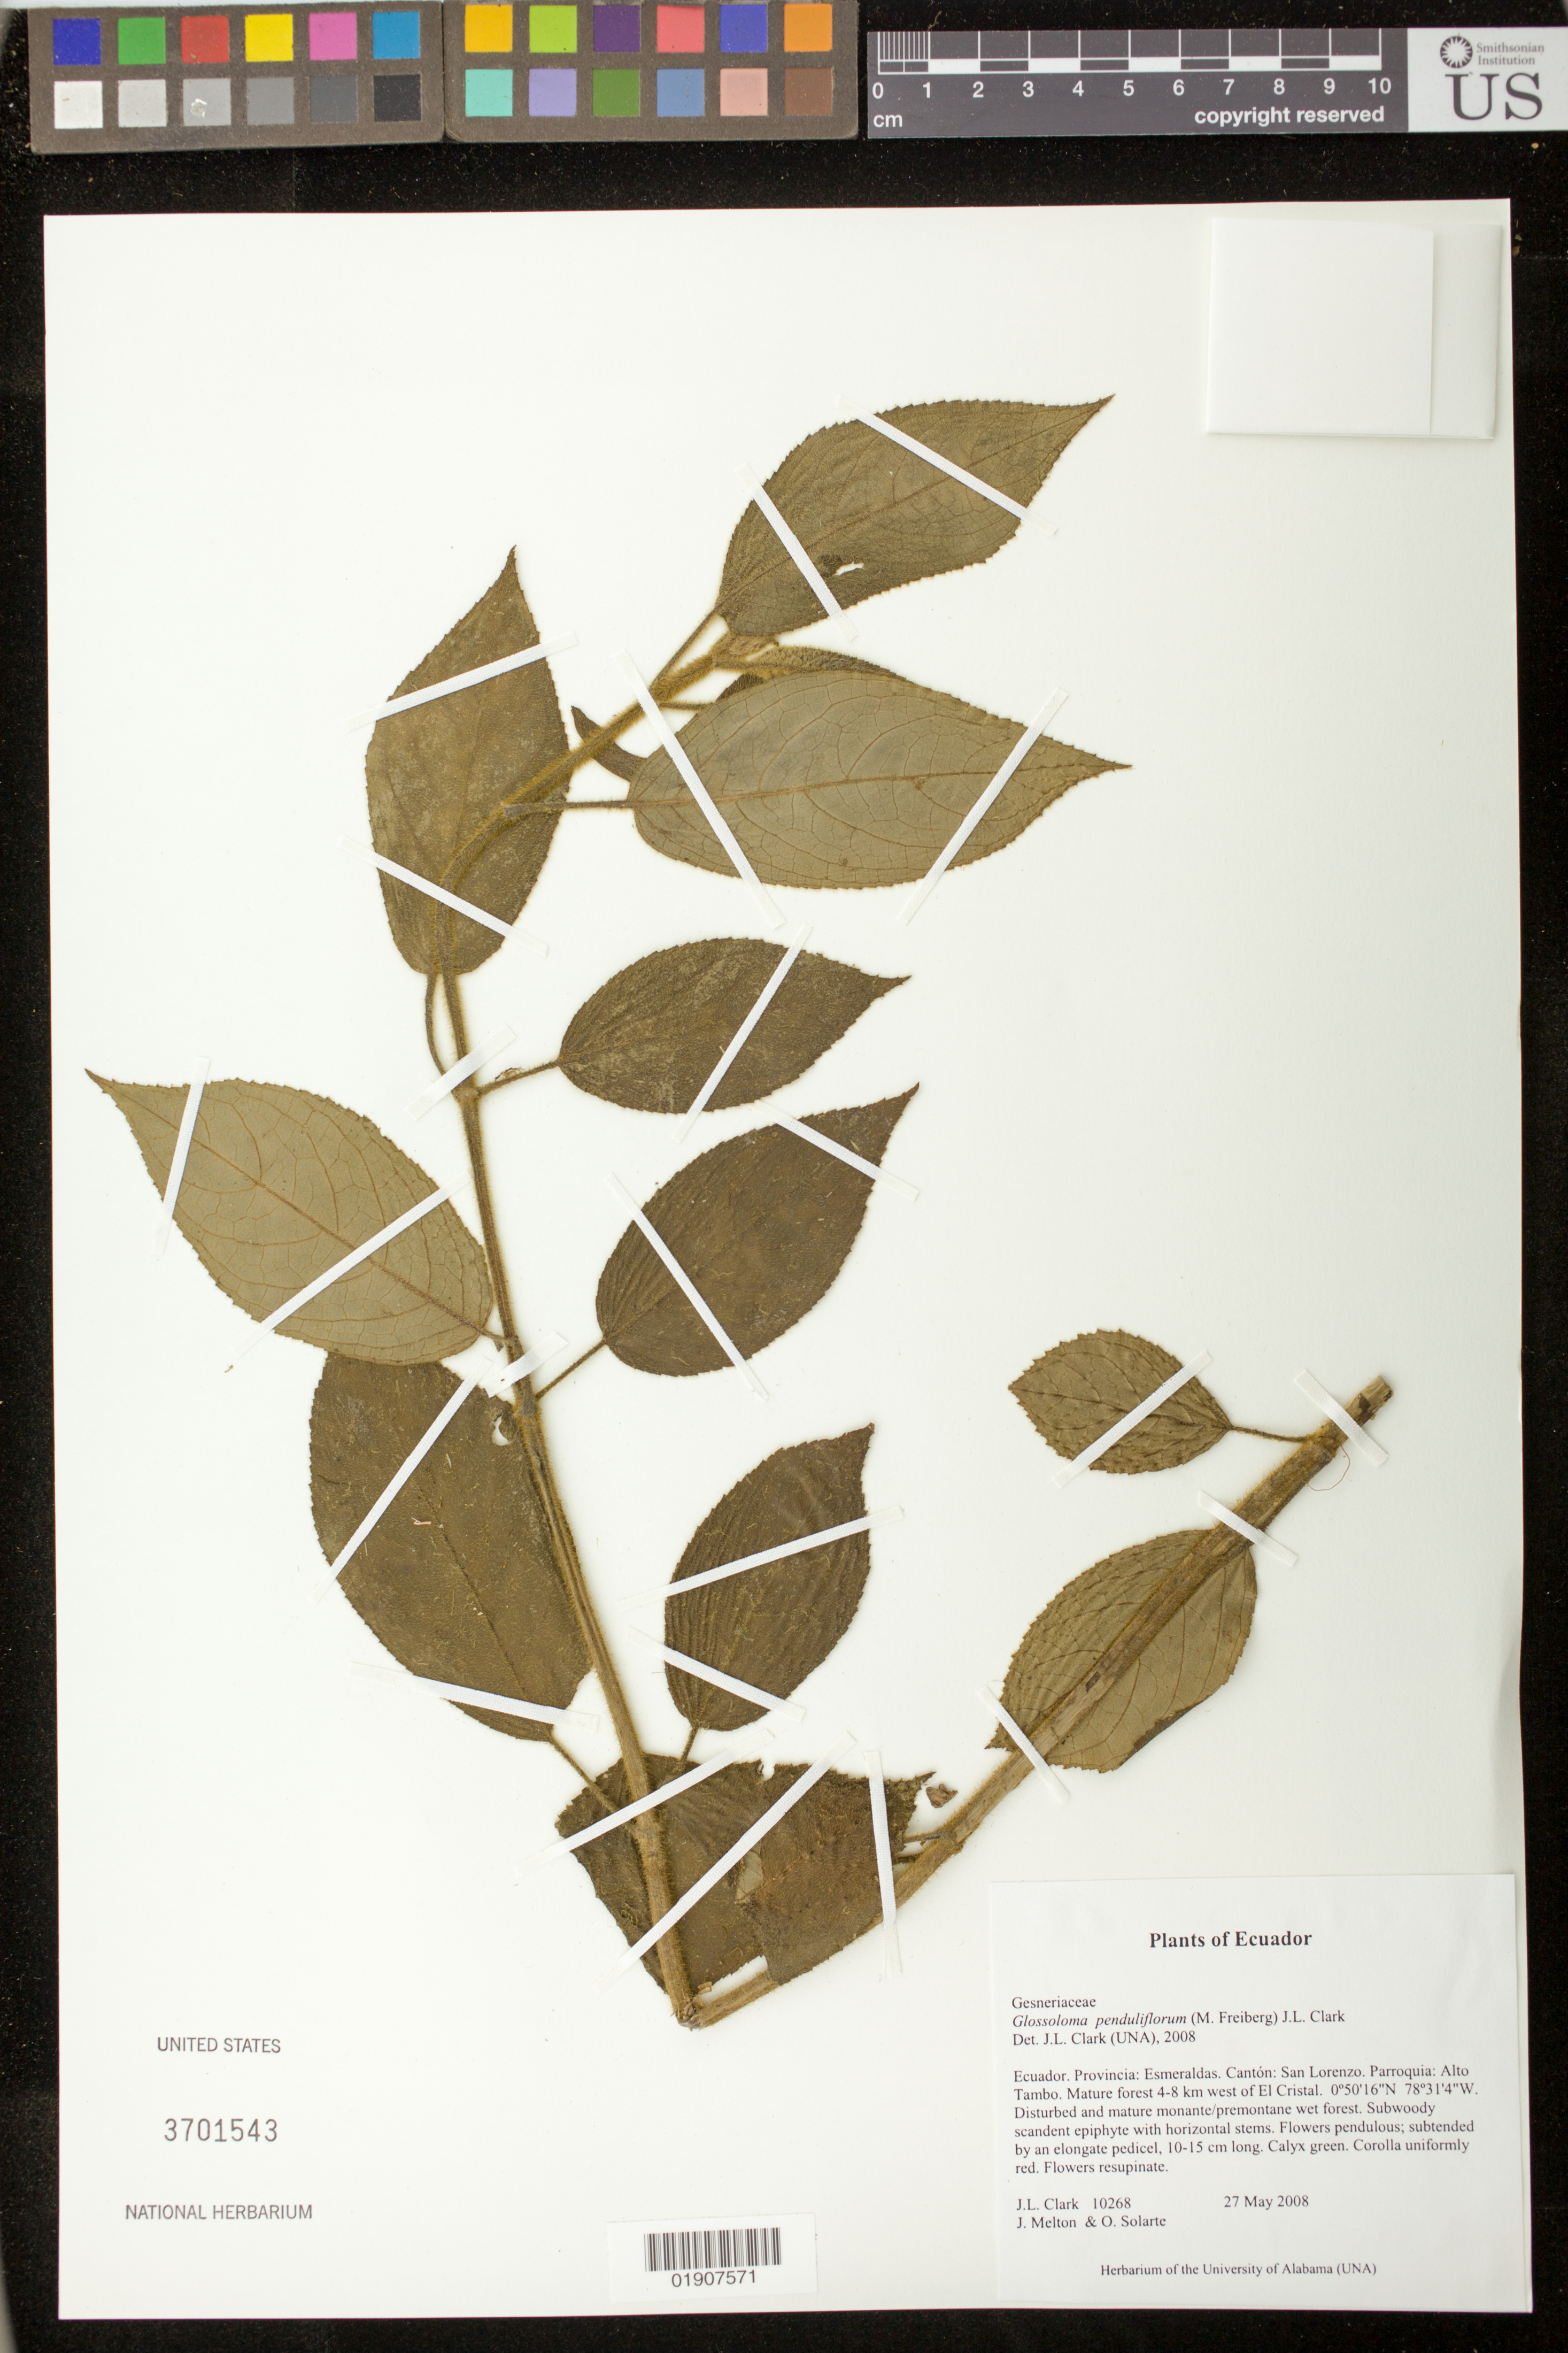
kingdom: Plantae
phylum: Tracheophyta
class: Magnoliopsida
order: Lamiales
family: Gesneriaceae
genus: Glossoloma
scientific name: Glossoloma penduliflorum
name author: (M. Freiberg) J.L. Clark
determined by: Clark, J. L., (SEL), The Marie Selby Botanical Garden (UNITED STATES)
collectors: J. L. Clark, J. Melton & O. Solarte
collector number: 10268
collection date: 2008-05-27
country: Ecuador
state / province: Esmeraldas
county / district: San Lorenzo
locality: Provincia: Esmeraldas. Cantón: San Lorenzo. Parroquia: Alto Tambo. Mature forest 4-8 km west of El Cristal.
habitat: Disturbed and mature monante/premontane wet forest.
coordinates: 0 50 16 N, 78 31 4 W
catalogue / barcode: US 3701543